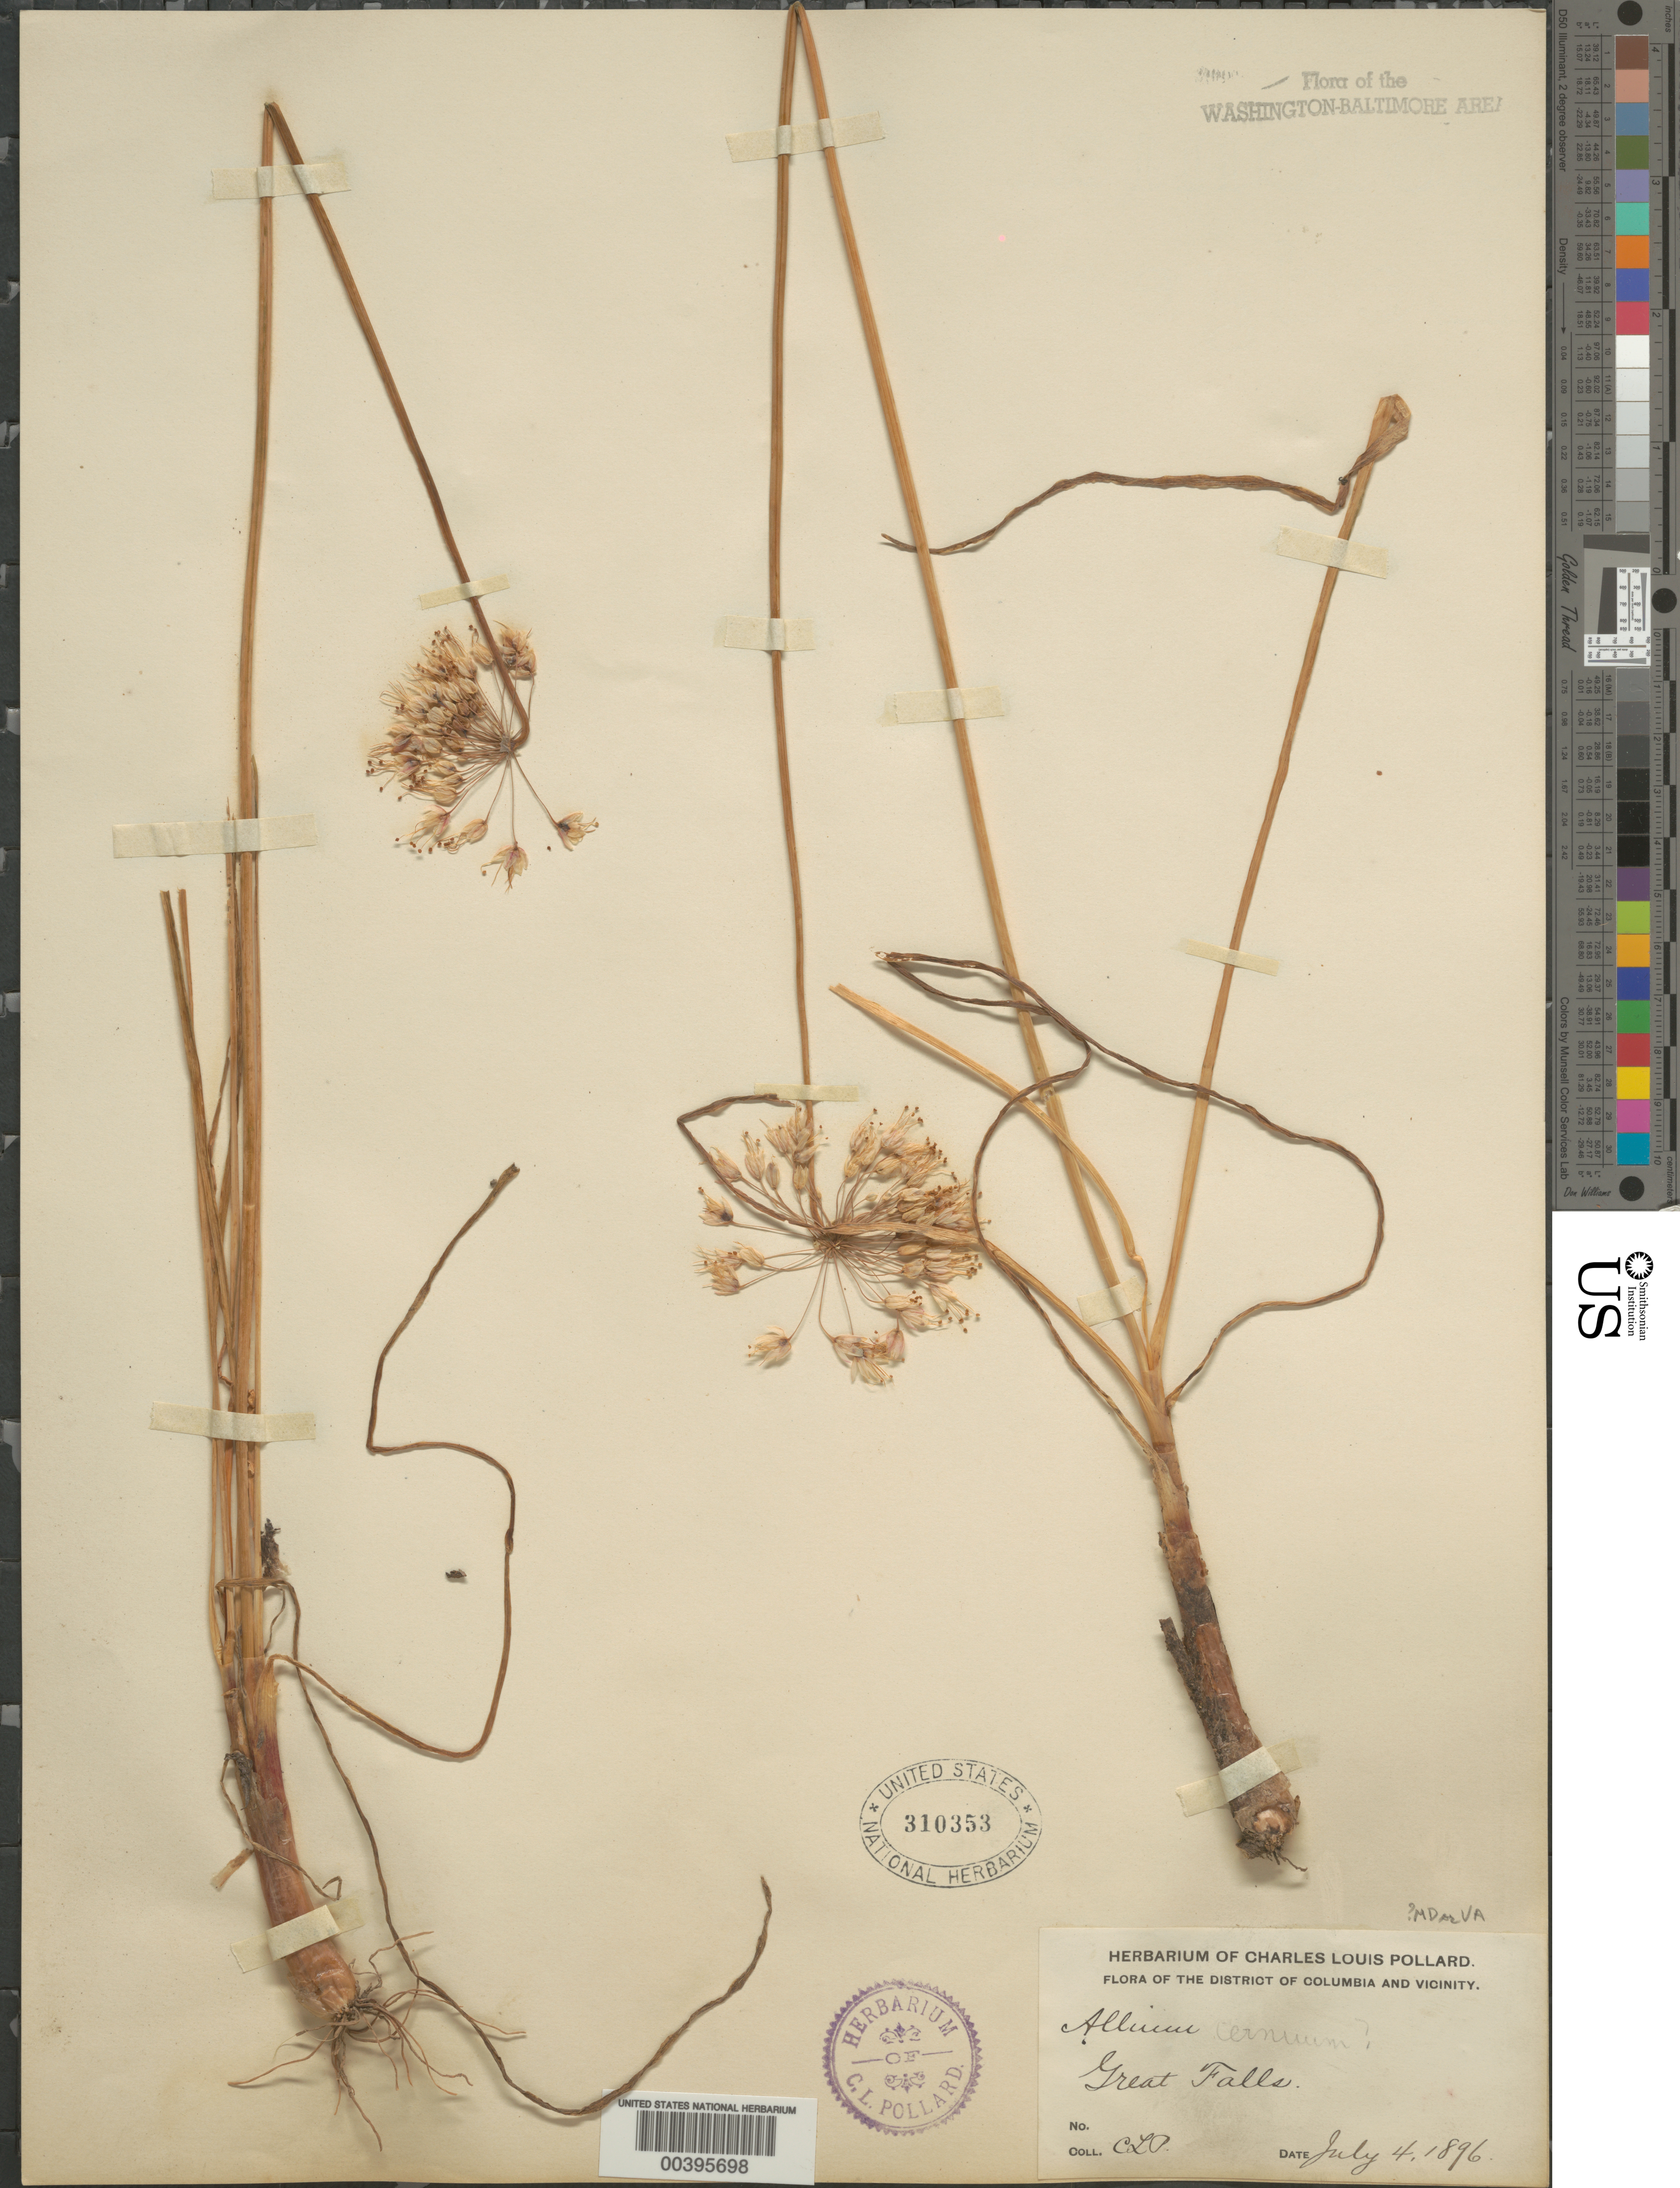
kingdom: Plantae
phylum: Tracheophyta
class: Liliopsida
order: Asparagales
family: Amaryllidaceae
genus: Allium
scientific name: Allium cernuum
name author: Roth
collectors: C. L. Pollard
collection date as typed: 04 Jul 1896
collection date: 1896-07-04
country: United States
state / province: Virginia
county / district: Fairfax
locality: Great Falls C. and O. Canal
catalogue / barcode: US 310353